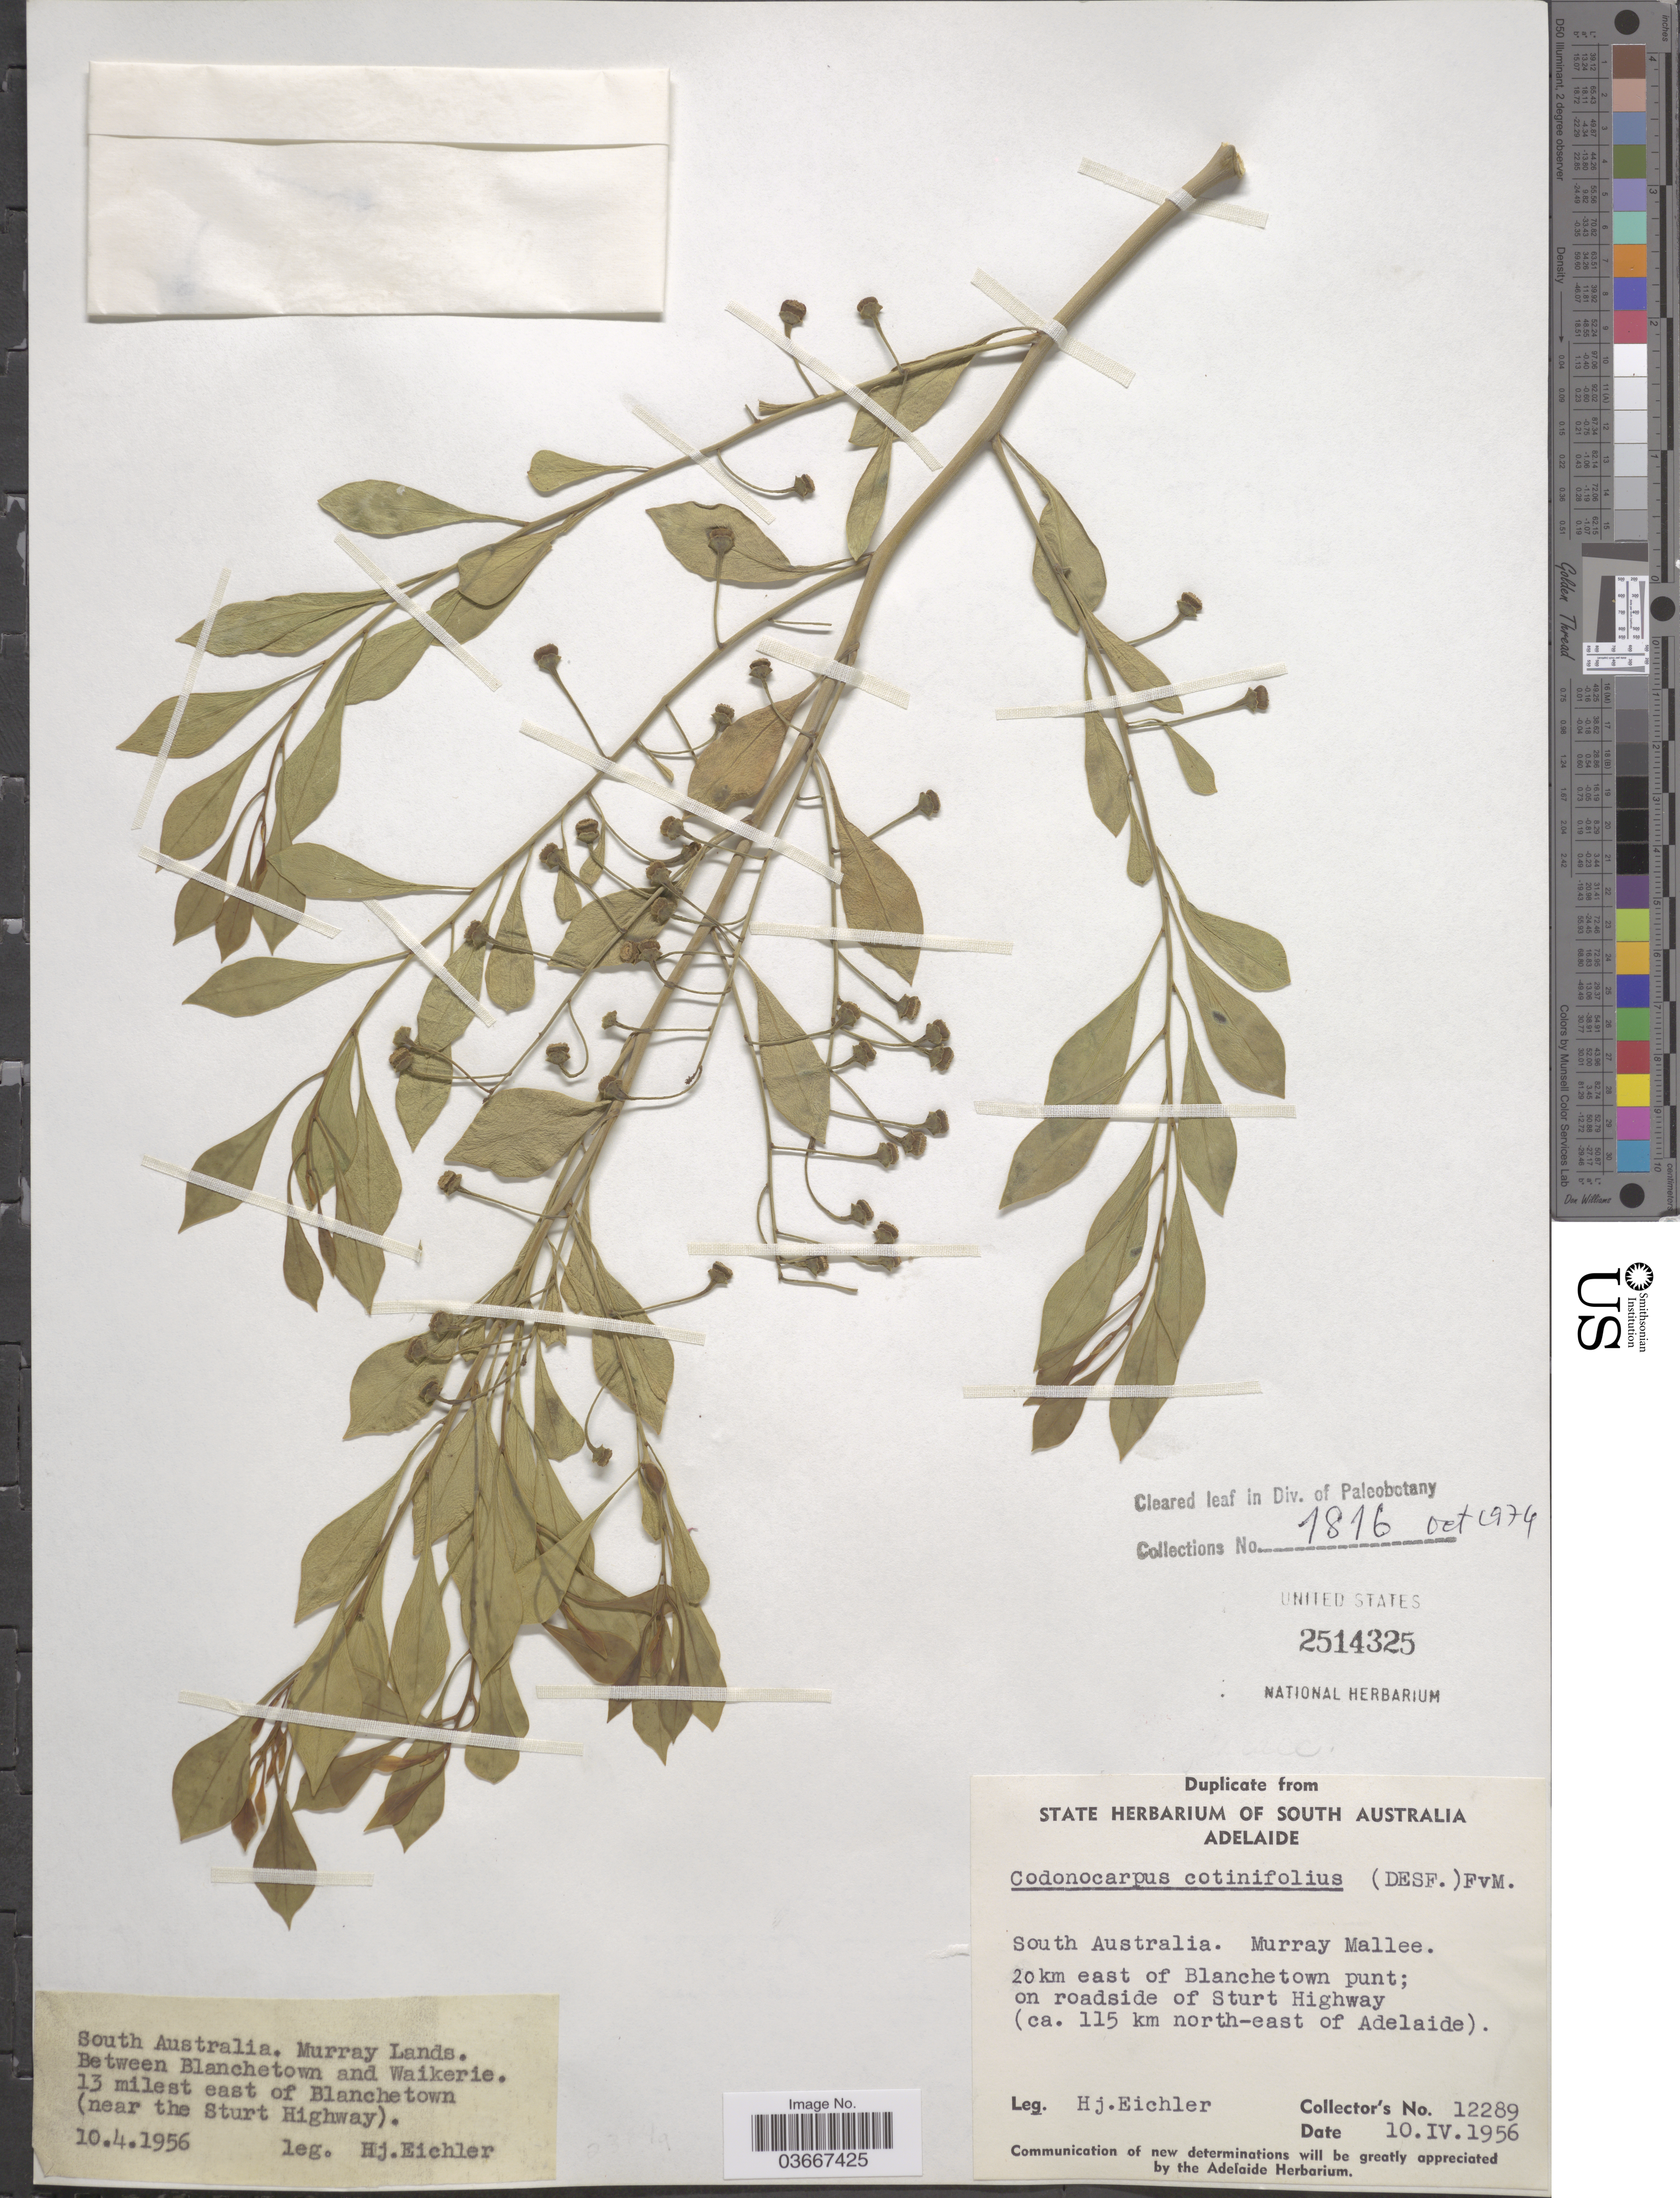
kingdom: Plantae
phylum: Tracheophyta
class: Magnoliopsida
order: Brassicales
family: Gyrostemonaceae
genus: Codonocarpus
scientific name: Codonocarpus cotinifolius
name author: (Desf.) F. Muell.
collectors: H. Eichler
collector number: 12289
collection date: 1956-04-10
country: Australia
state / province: South Australia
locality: Murray Mallee. 20 km east of Blanchetown punt; on roadside of Sturt Highway (ca. 115 km north-east of Adelaide). Between Blanchetown and Waikerie 13 milest east of Blanchetown (near the Sturt Highway).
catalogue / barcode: US 2514325